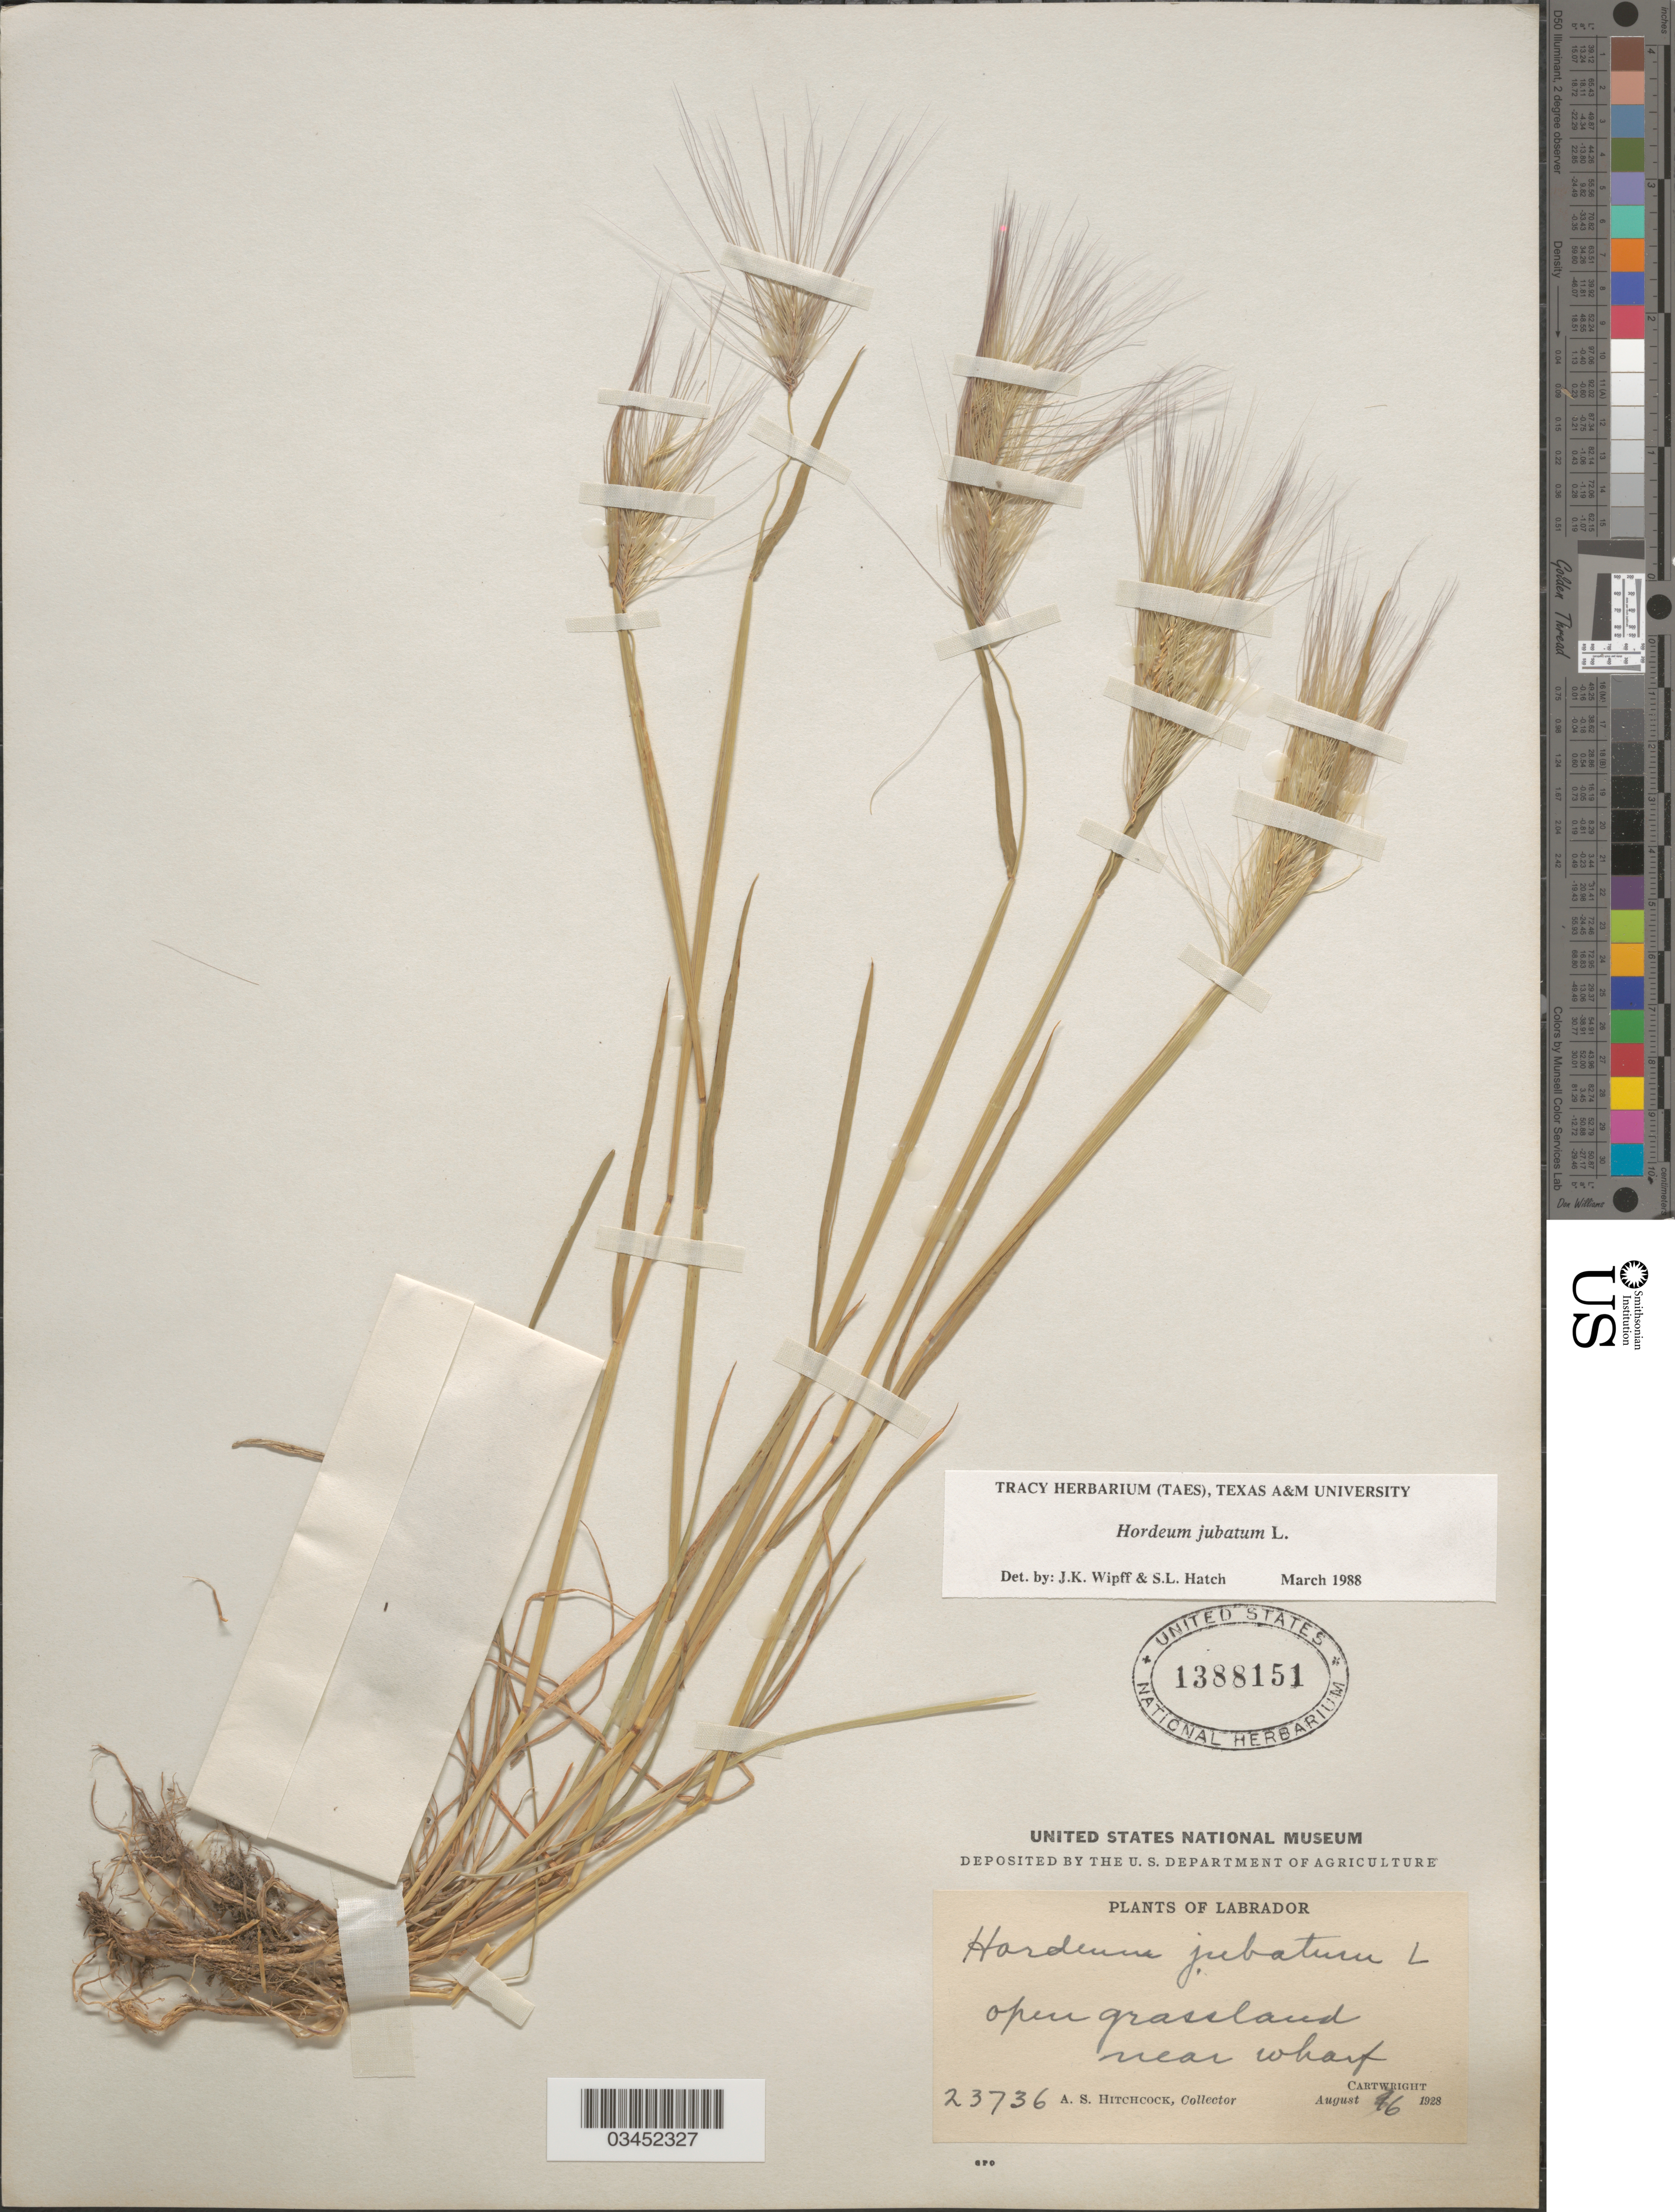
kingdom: Plantae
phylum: Tracheophyta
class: Liliopsida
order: Poales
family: Poaceae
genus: Hordeum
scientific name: Hordeum jubatum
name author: L.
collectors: A. S. Hitchcock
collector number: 23736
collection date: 1928-08-06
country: Canada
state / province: Newfoundland and Labrador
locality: Labrador. Open grassland near wharf. Cartwright.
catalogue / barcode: US 1388151